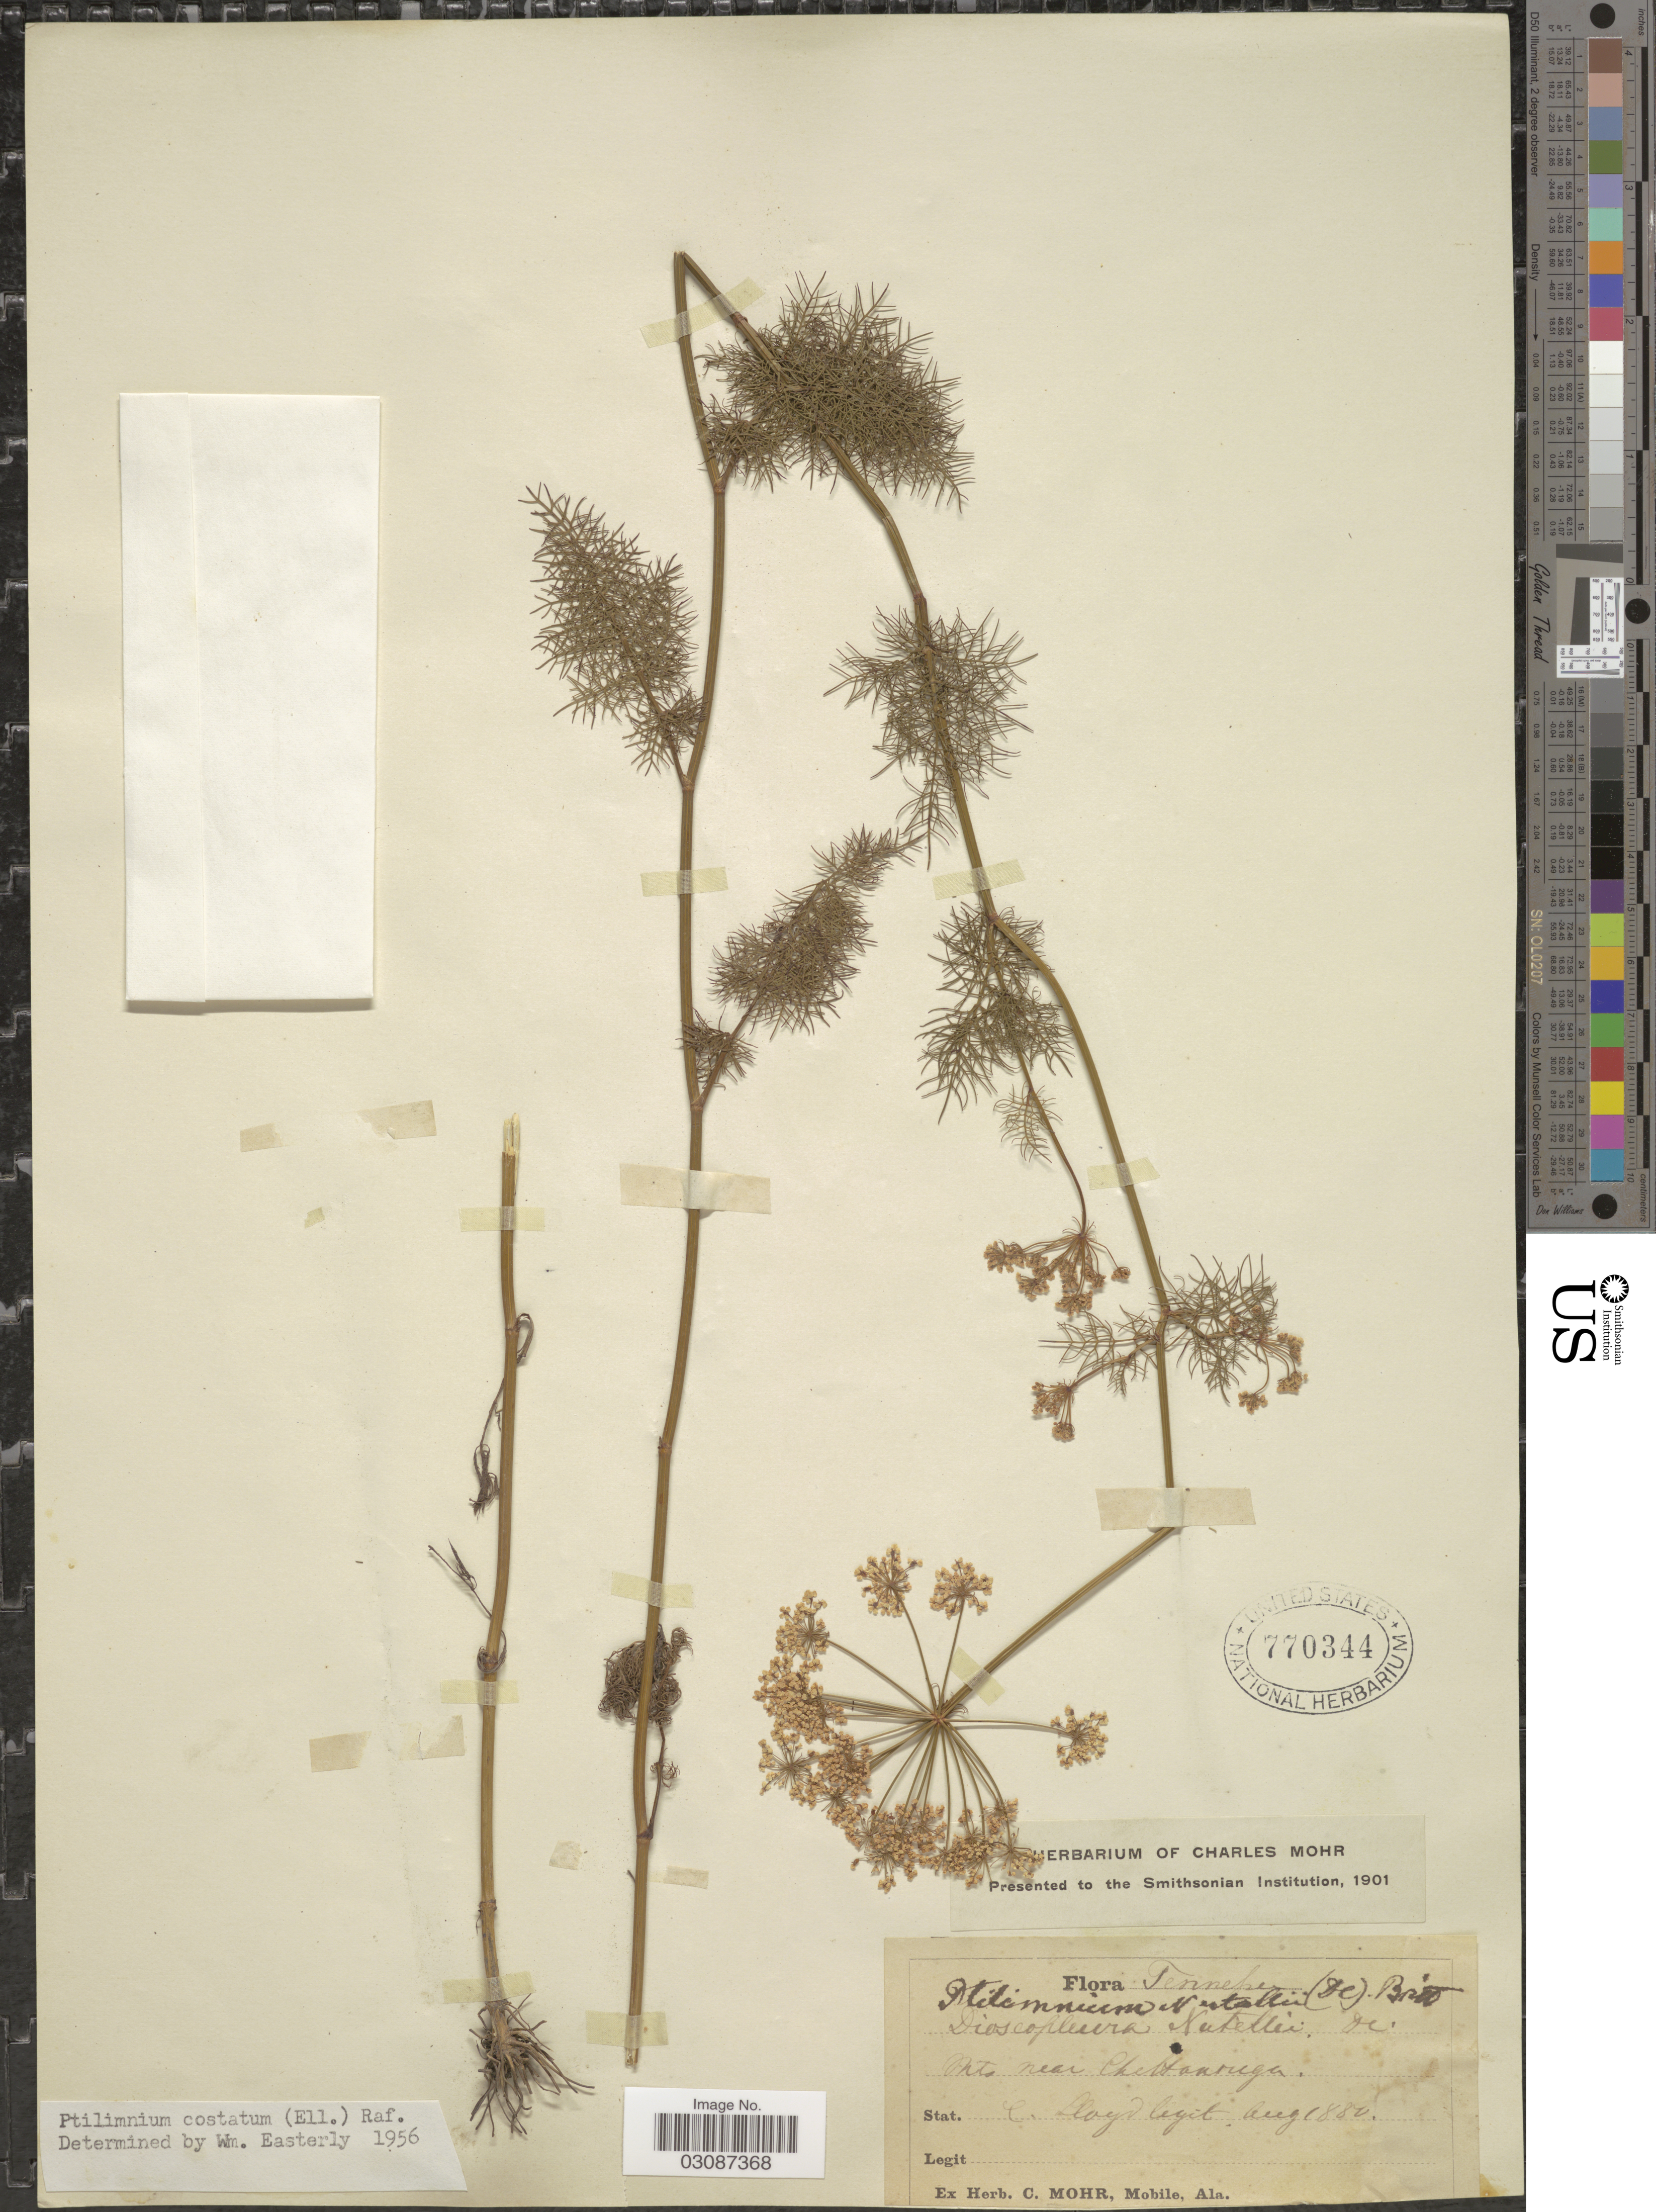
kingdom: Plantae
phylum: Tracheophyta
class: Magnoliopsida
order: Apiales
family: Apiaceae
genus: Ptilimnium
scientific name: Ptilimnium costatum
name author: (Elliott) Raf.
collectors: C. Lloyd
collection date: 1880-08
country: United States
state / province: Tennessee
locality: Mts near Chattanouga.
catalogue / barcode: US 770344